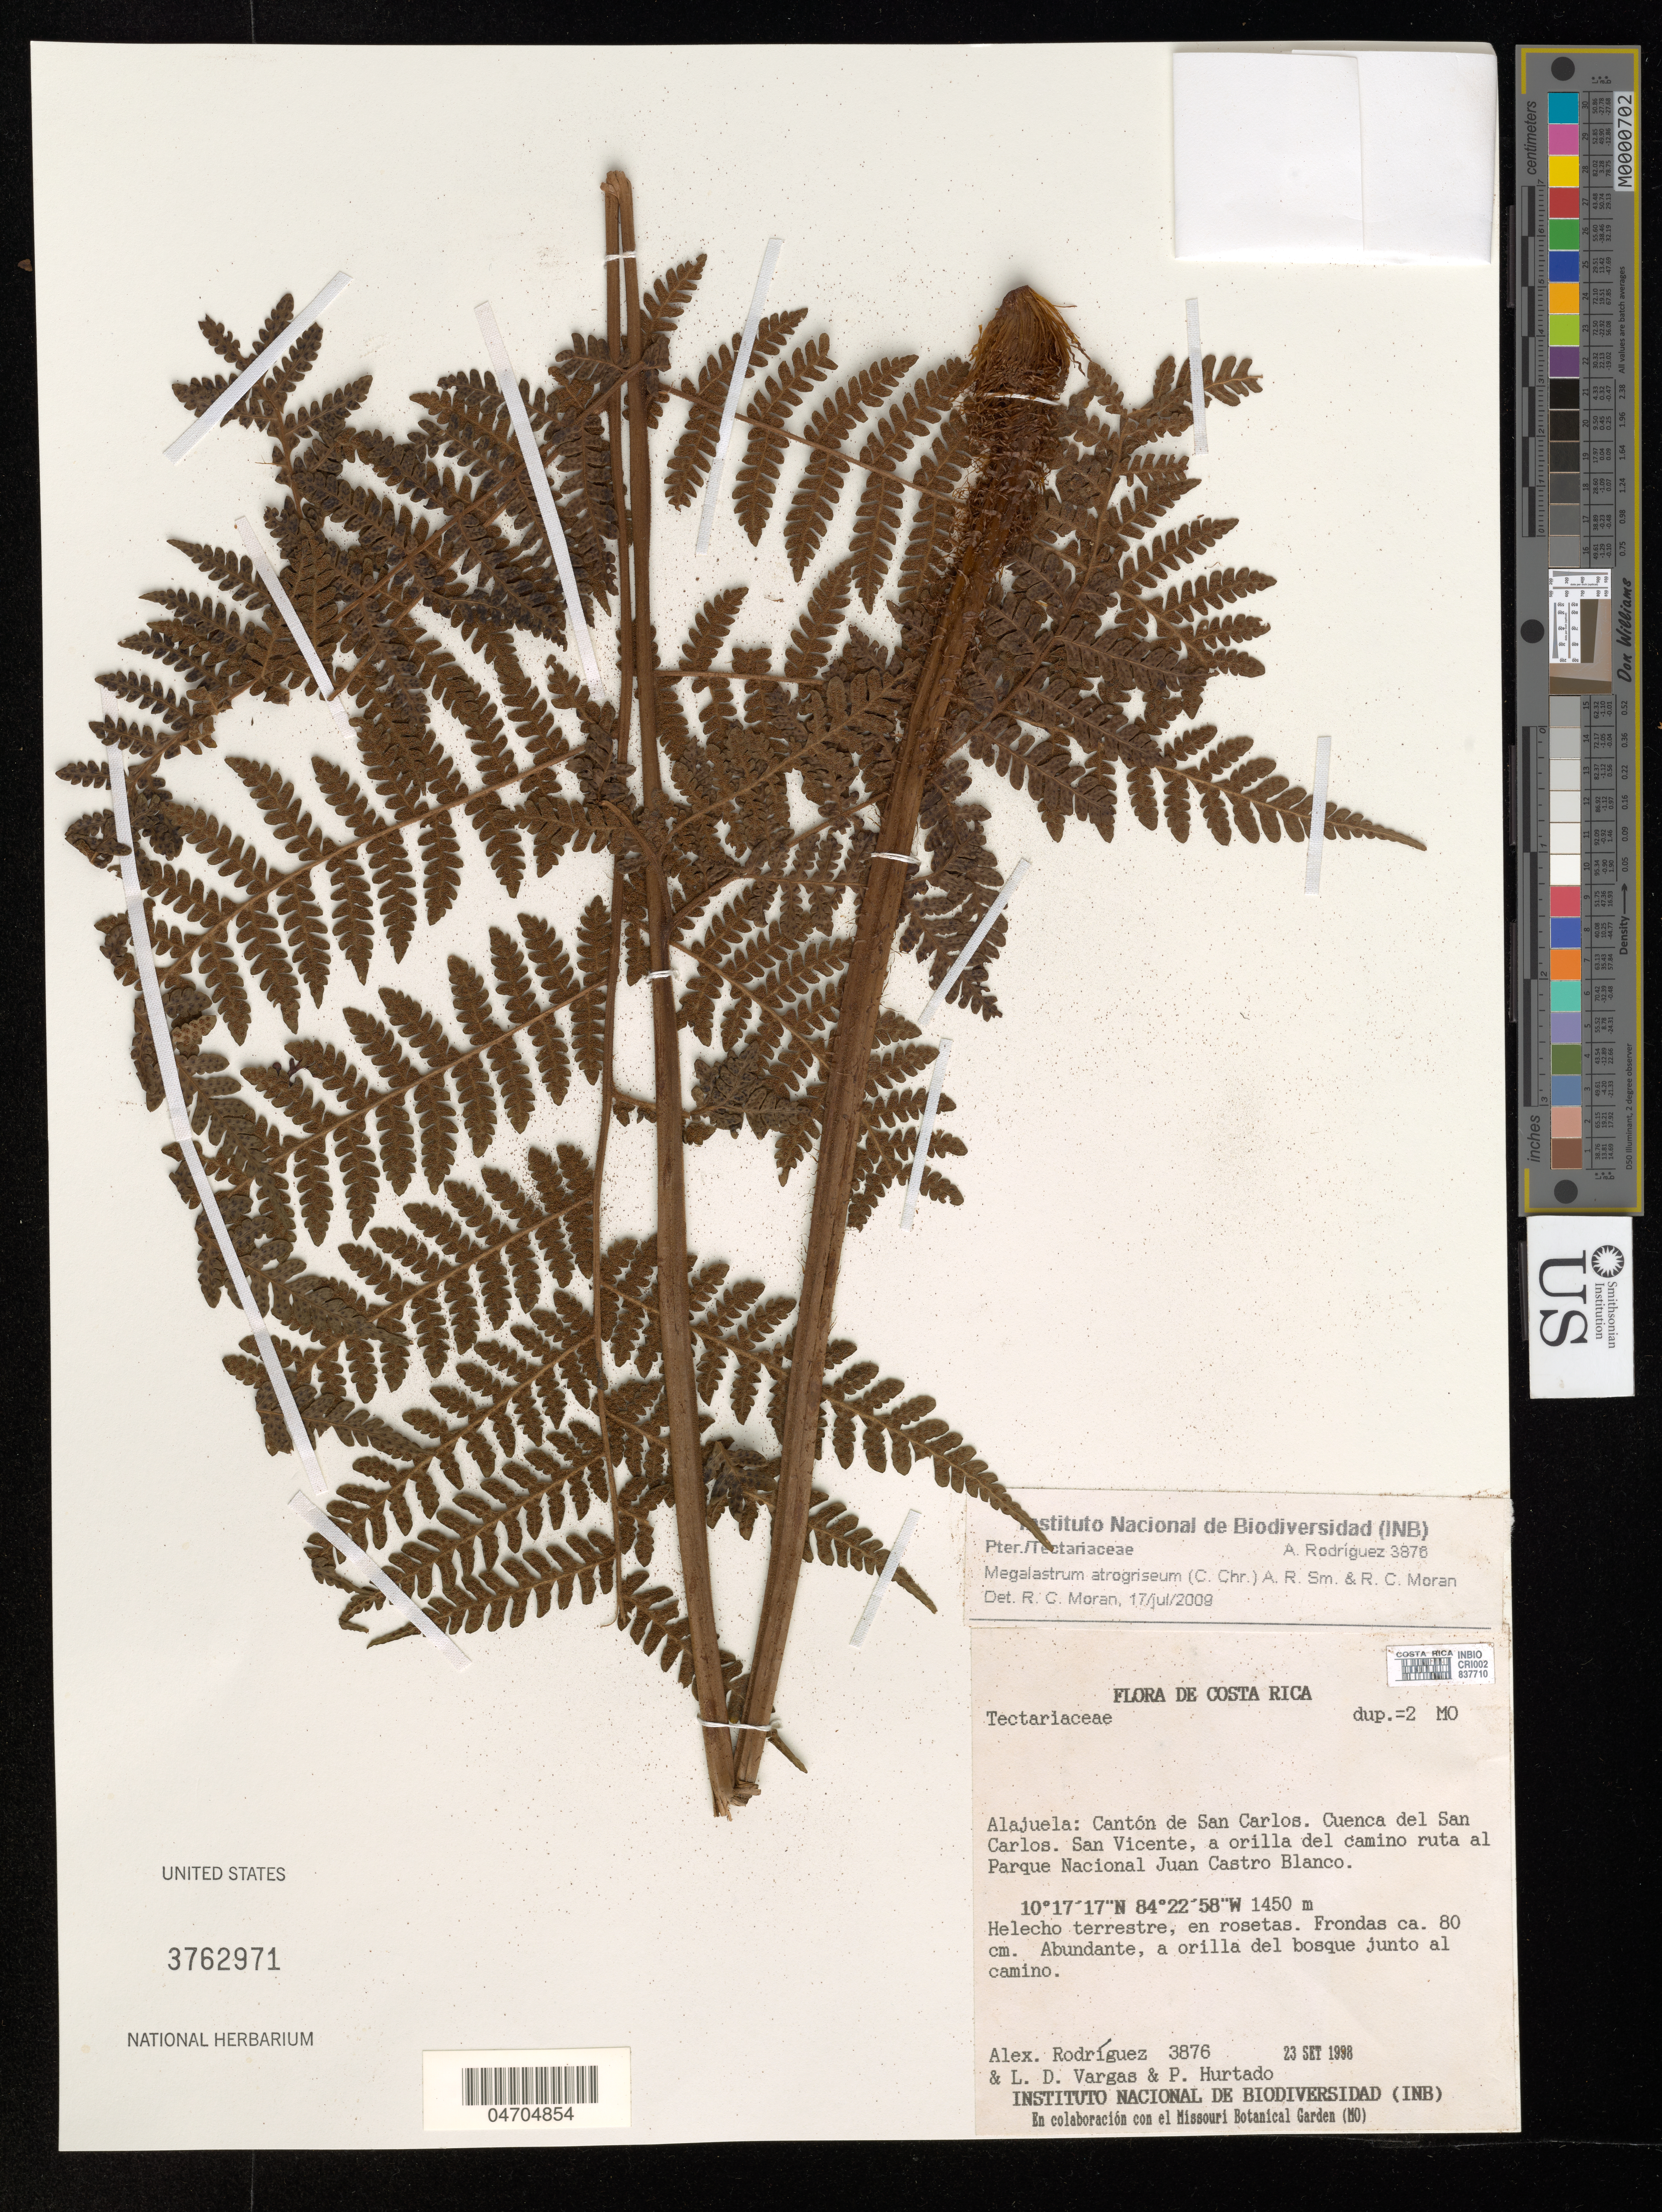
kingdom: Plantae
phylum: Tracheophyta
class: Polypodiopsida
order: Polypodiales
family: Dryopteridaceae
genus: Megalastrum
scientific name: Megalastrum atrogriseum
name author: (C. Chr.) A.R. Sm. & R.C. Moran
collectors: A. Rodríguez, L. Vargas & P. Hurtado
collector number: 3876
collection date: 1998-09-23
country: Costa Rica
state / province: Alajuela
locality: Cantón de San Carlos. Cuenca del San Carlos. San Vicente, a orilla del camino ruta al Parque Nacional Juan Castro Blanco.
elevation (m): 1450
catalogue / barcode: US 3762971